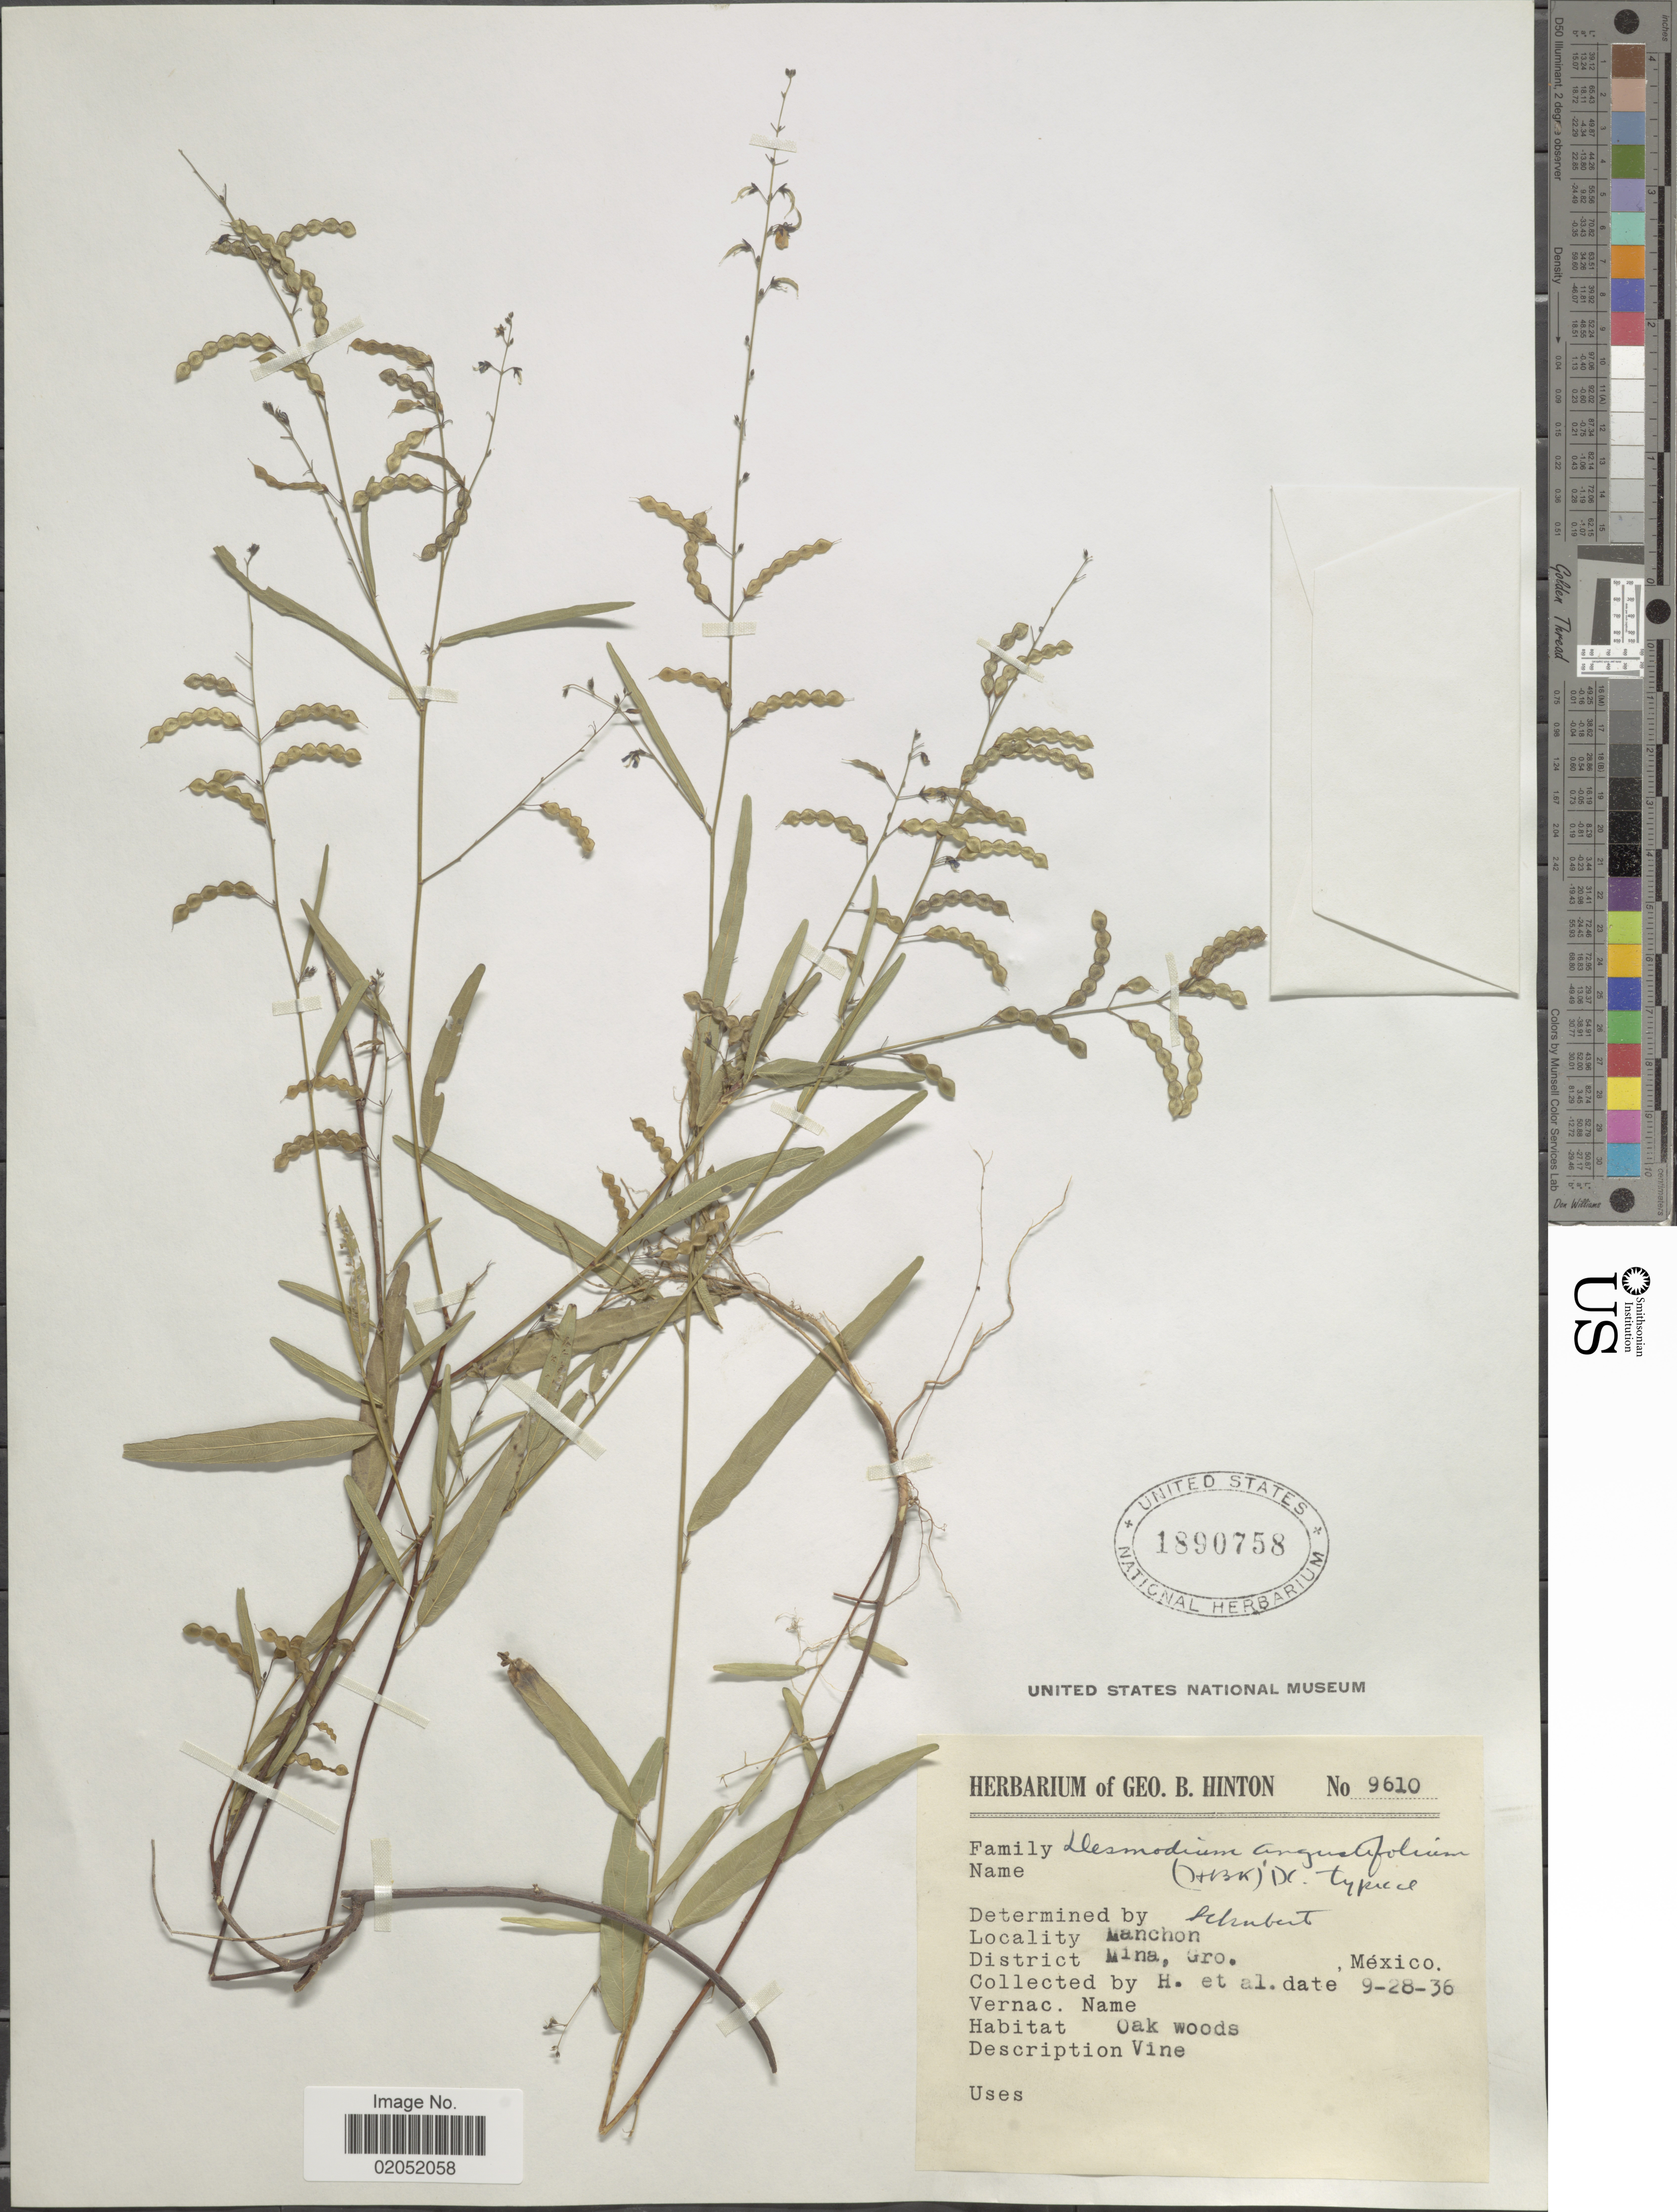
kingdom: Plantae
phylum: Tracheophyta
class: Magnoliopsida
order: Fabales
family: Fabaceae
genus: Desmodium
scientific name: Desmodium angustifolium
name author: (Kunth) DC.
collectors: G. B. Hinton & et al.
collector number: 9610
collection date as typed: Transcribed d/m/y: 28/9/36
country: Mexico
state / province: Guerrero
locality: Manchon, District Mina.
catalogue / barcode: US 1890758